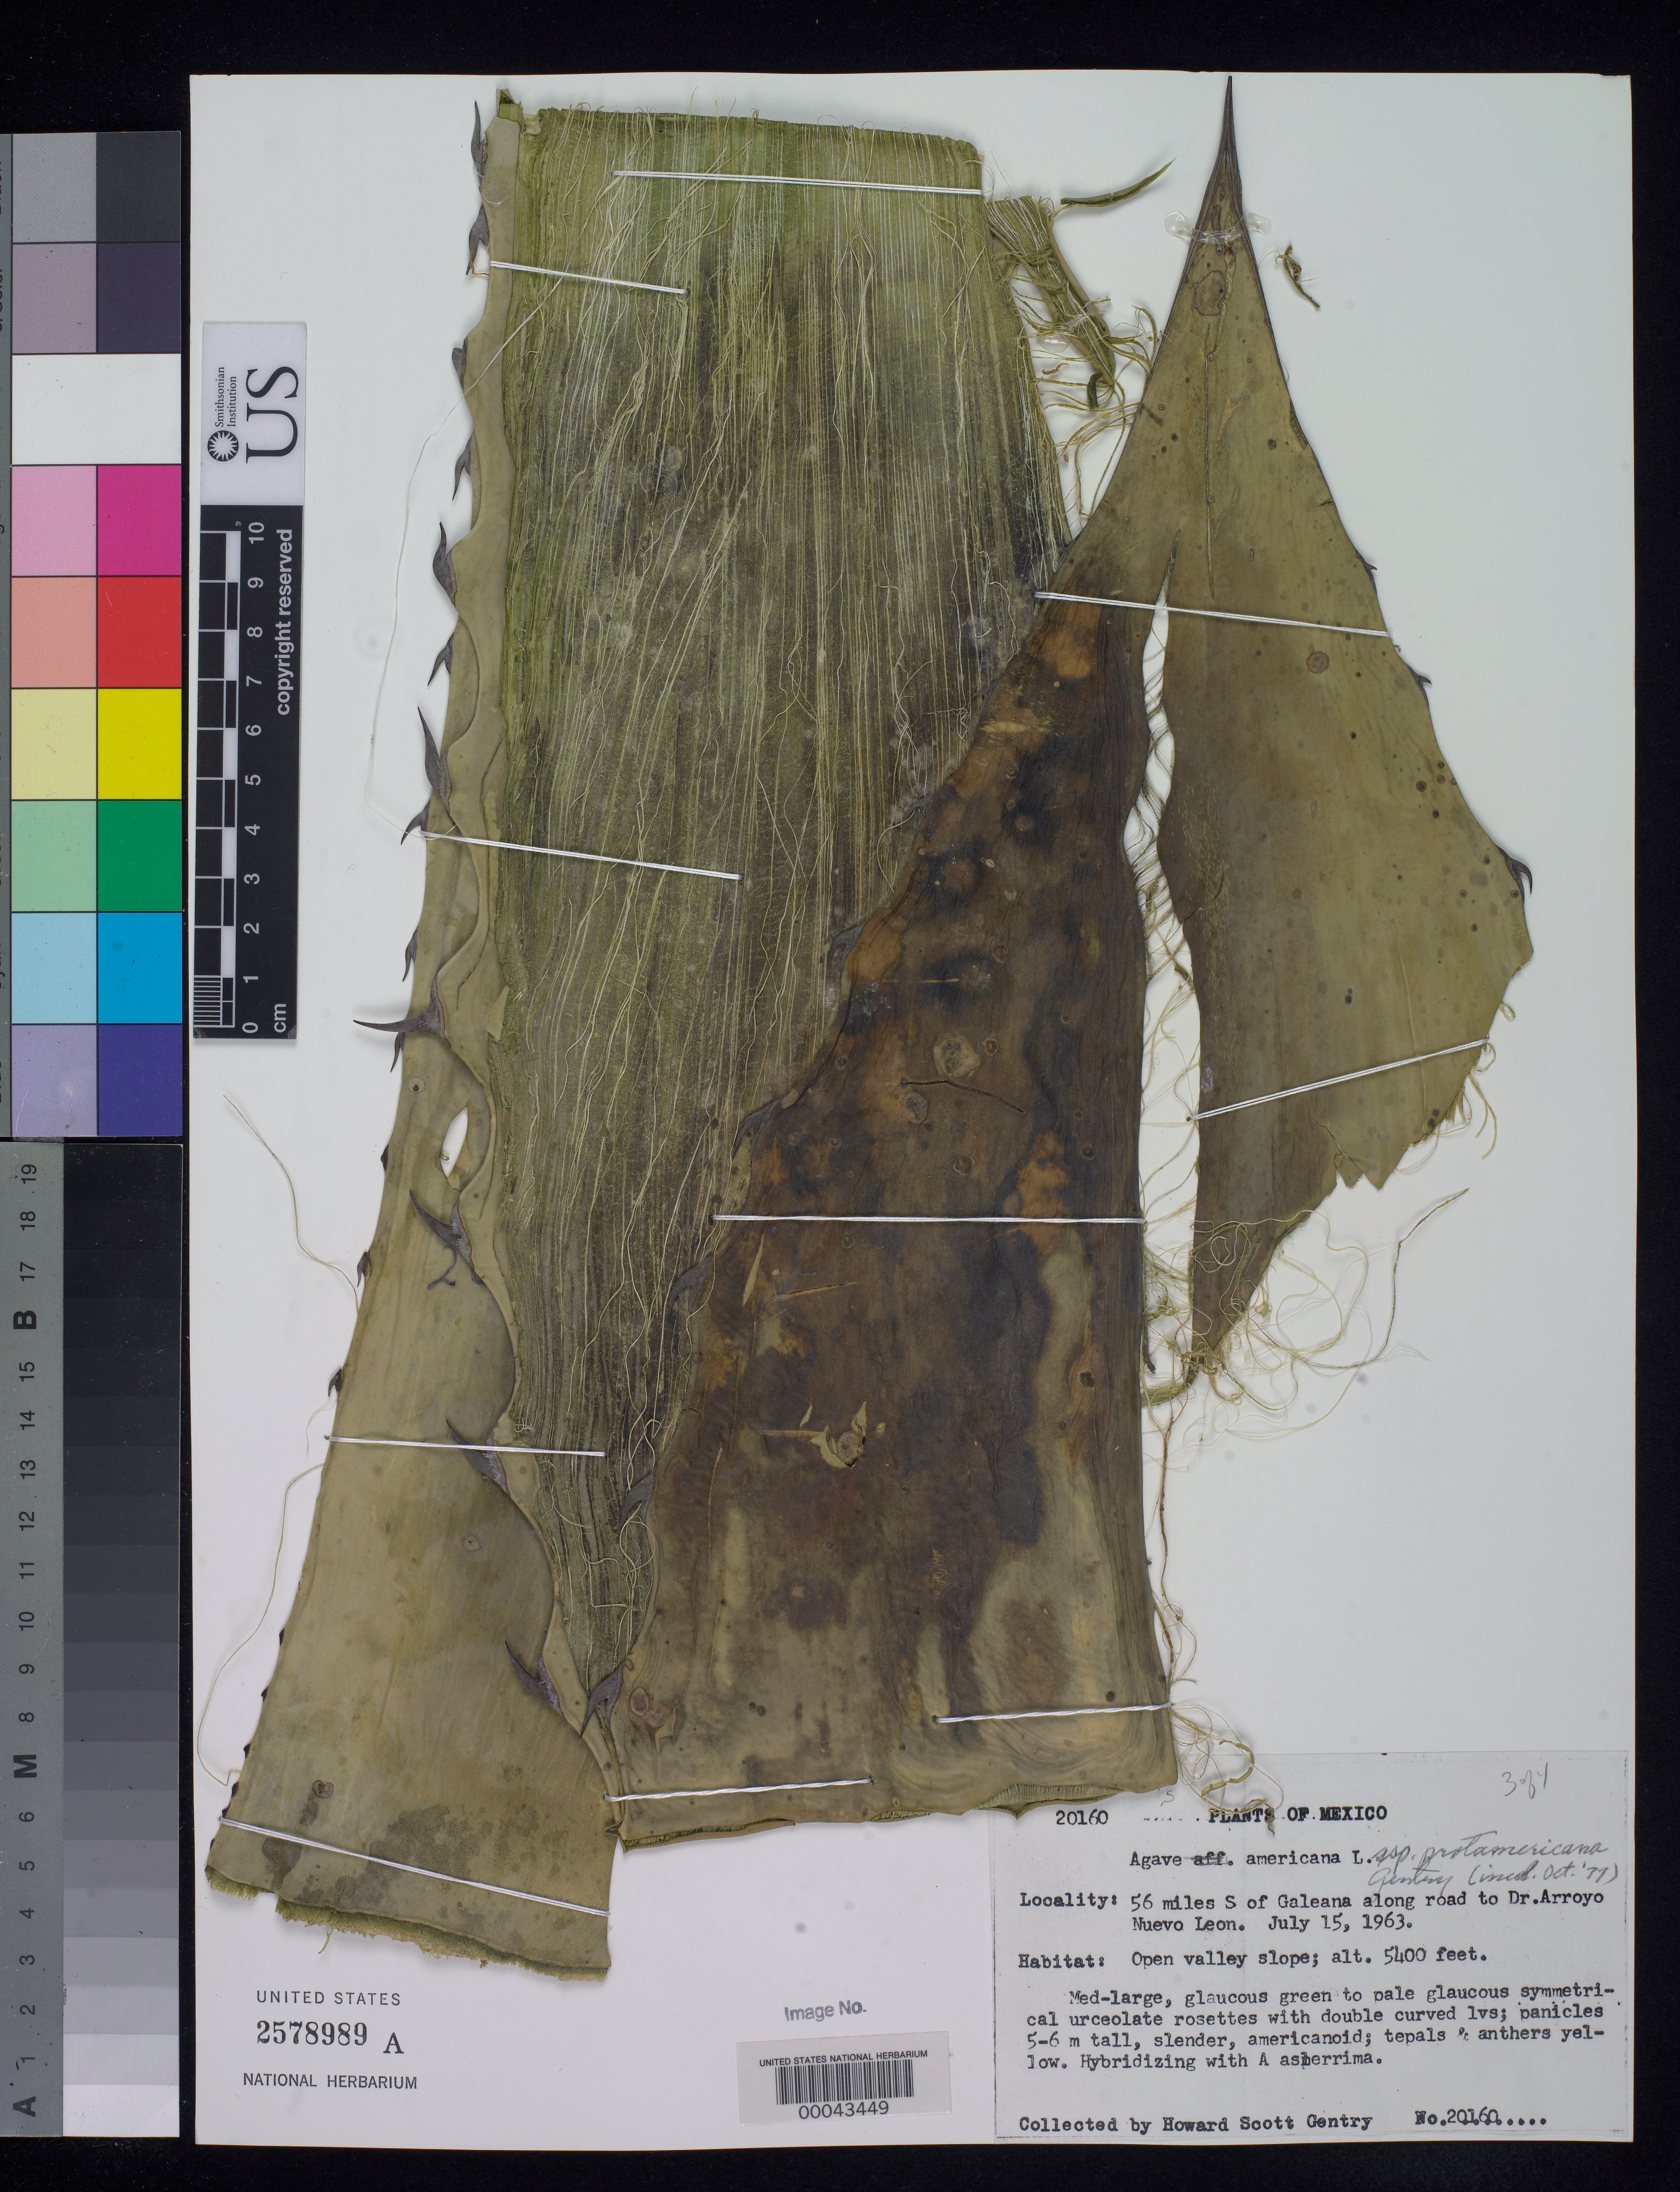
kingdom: Plantae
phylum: Tracheophyta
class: Liliopsida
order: Asparagales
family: Asparagaceae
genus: Agave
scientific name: Agave americana subsp. protamericana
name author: Gentry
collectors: H. S. Gentry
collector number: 20160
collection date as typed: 15 Jul 1963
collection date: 1963-07-15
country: Mexico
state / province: Nuevo León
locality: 56 mi S of Galeana along road to Dr. Arroyo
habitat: Open valley slope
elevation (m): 1646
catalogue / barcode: US 2578989A